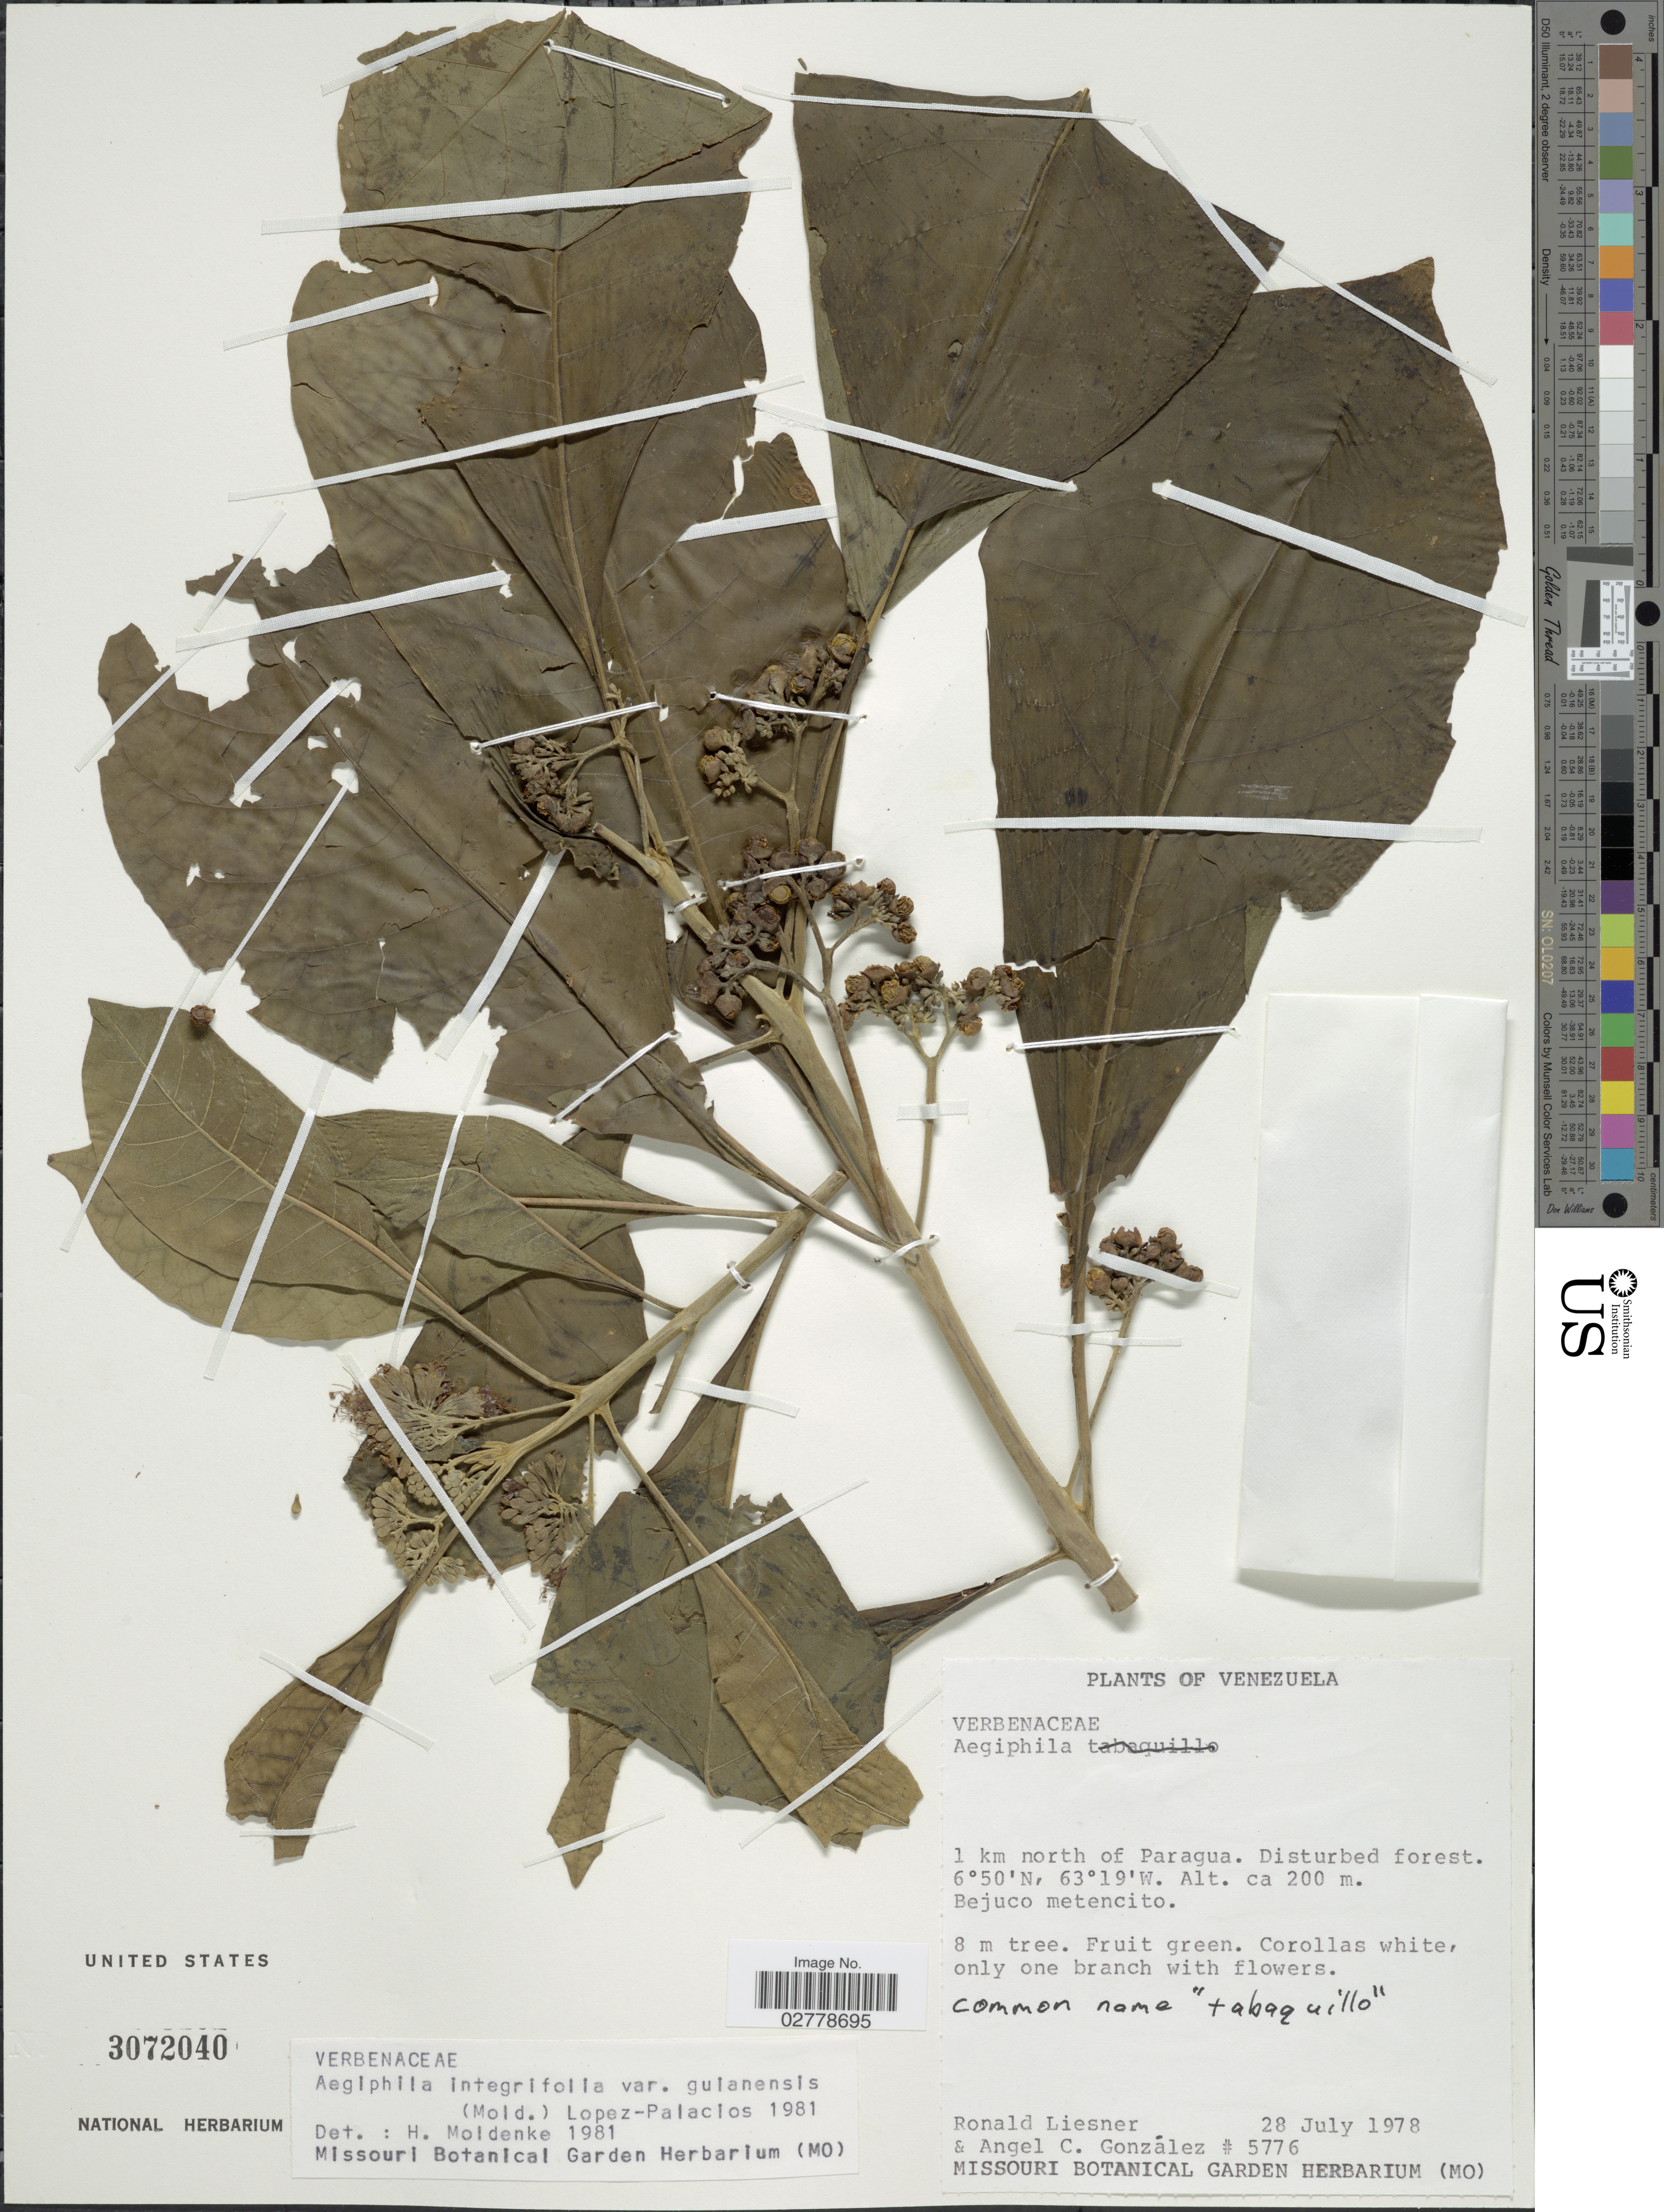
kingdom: Plantae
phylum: Tracheophyta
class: Magnoliopsida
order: Lamiales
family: Lamiaceae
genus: Aegiphila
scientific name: Aegiphila integrifolia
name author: (Jacq.) B.D. Jacks.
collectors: R. L. Liesner & A. C. González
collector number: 5776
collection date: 1978-07-28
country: Venezuela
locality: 1 km north of Paragua. Bejuco metencito.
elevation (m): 200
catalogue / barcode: US 3072040